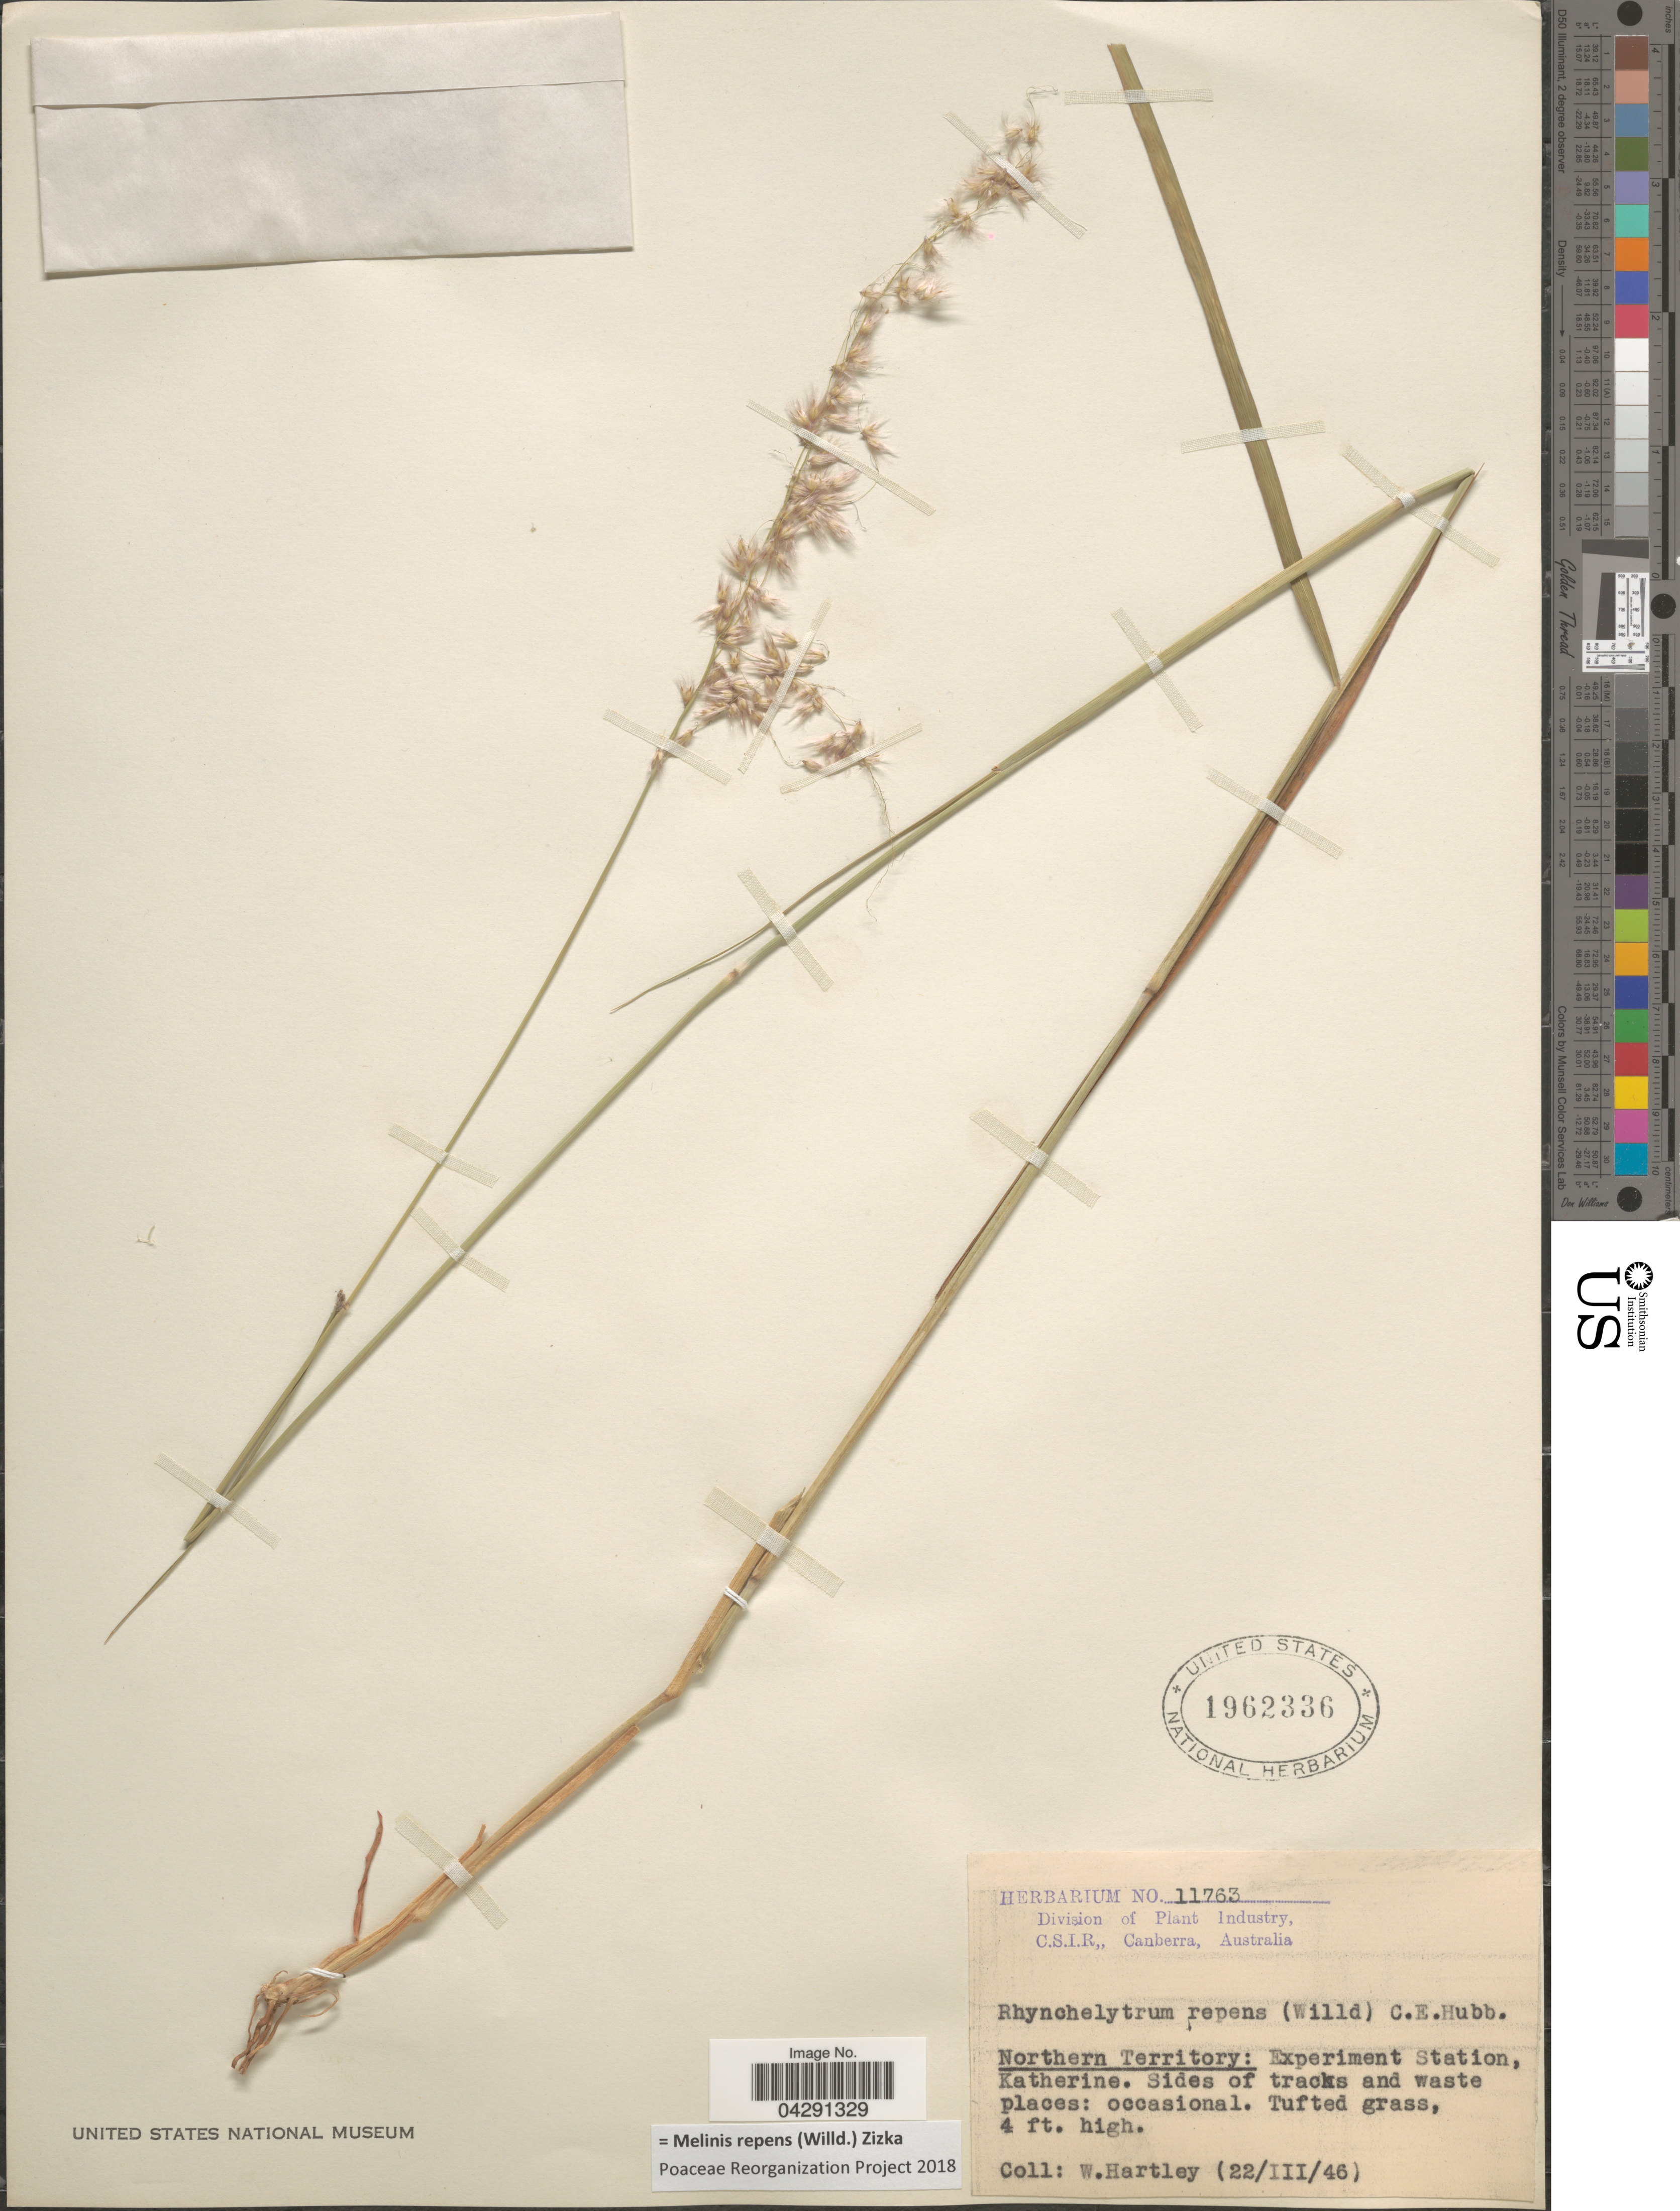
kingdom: Plantae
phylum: Tracheophyta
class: Liliopsida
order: Poales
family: Poaceae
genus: Melinis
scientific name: Melinis repens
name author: (Willd.) Zizka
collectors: W. Hartley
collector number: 11763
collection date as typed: Transcribed d/m/y: 22/3/46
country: Australia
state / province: Northern Territory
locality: Experiment Station, Katherine. Sides of tracks and waste places: occasional.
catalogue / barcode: US 1962336